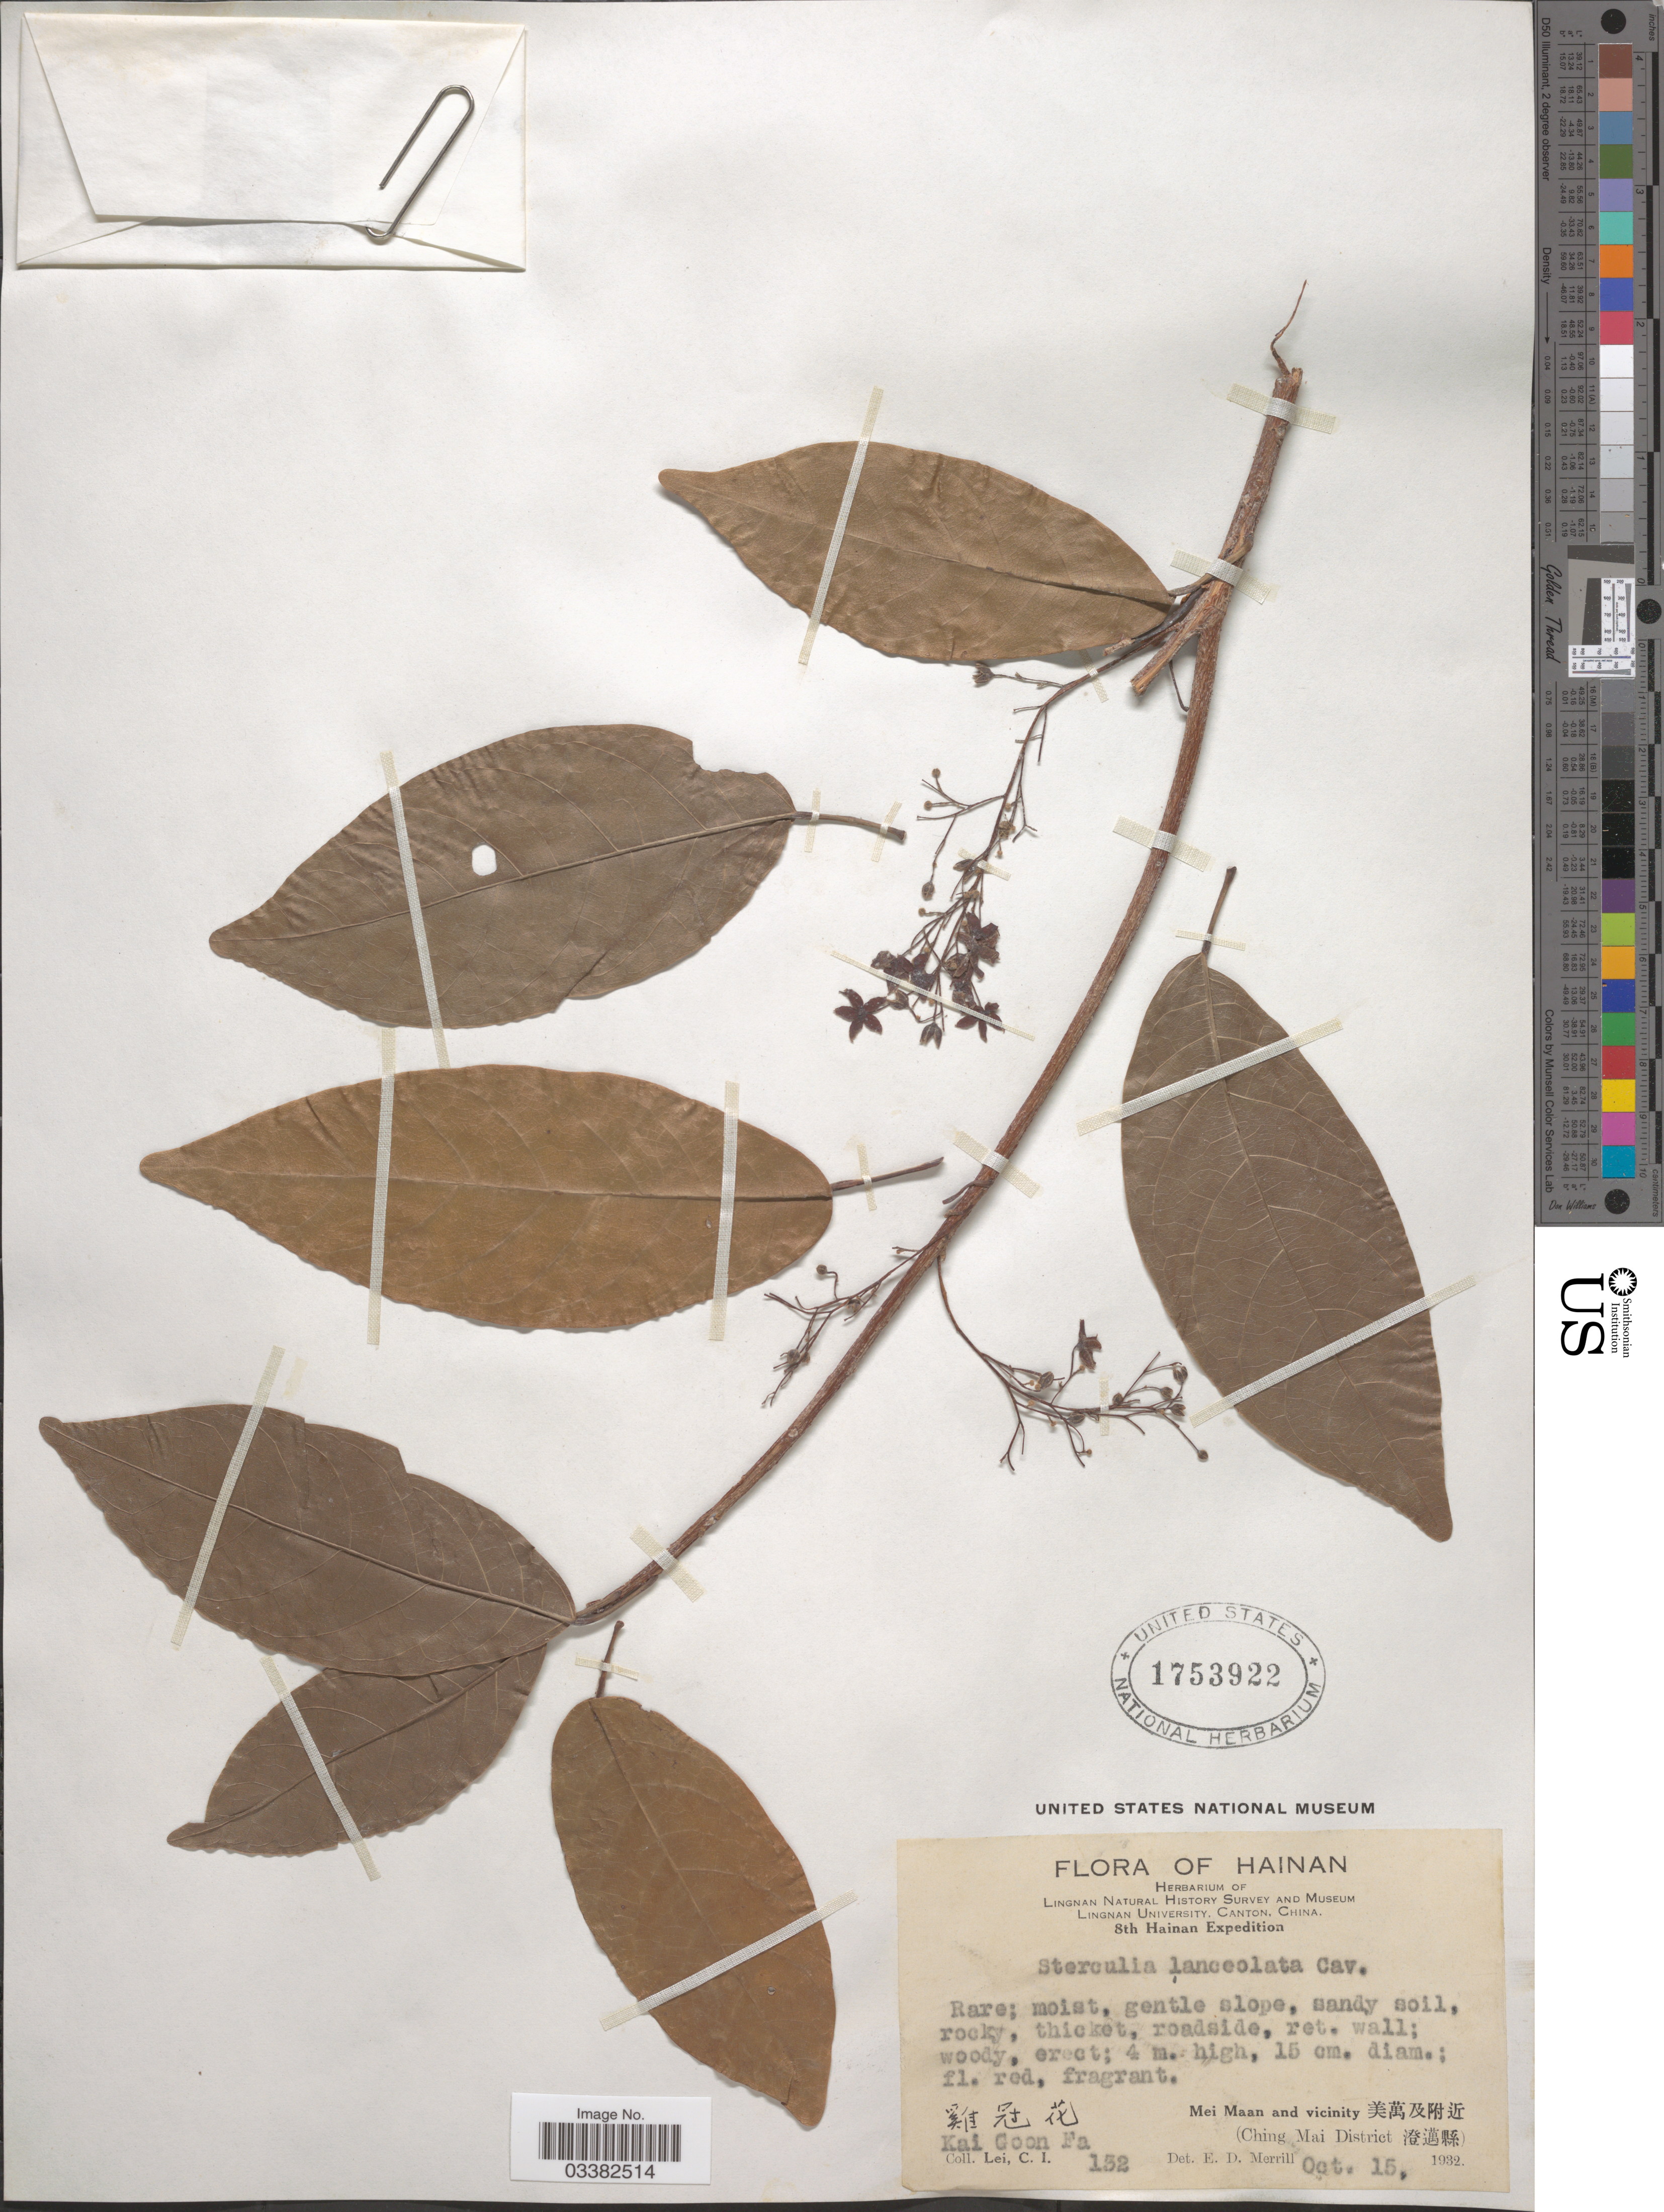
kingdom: Plantae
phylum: Tracheophyta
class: Magnoliopsida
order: Malvales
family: Malvaceae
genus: Sterculia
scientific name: Sterculia lanceolata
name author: Cav.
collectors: C. I. Lei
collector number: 132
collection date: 1932-10-15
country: China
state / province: Hainan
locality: Mei Maan and vicinity. X. (Ching Mai District X). Ka Goon Fa. [unsure placement]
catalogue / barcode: US 1753922